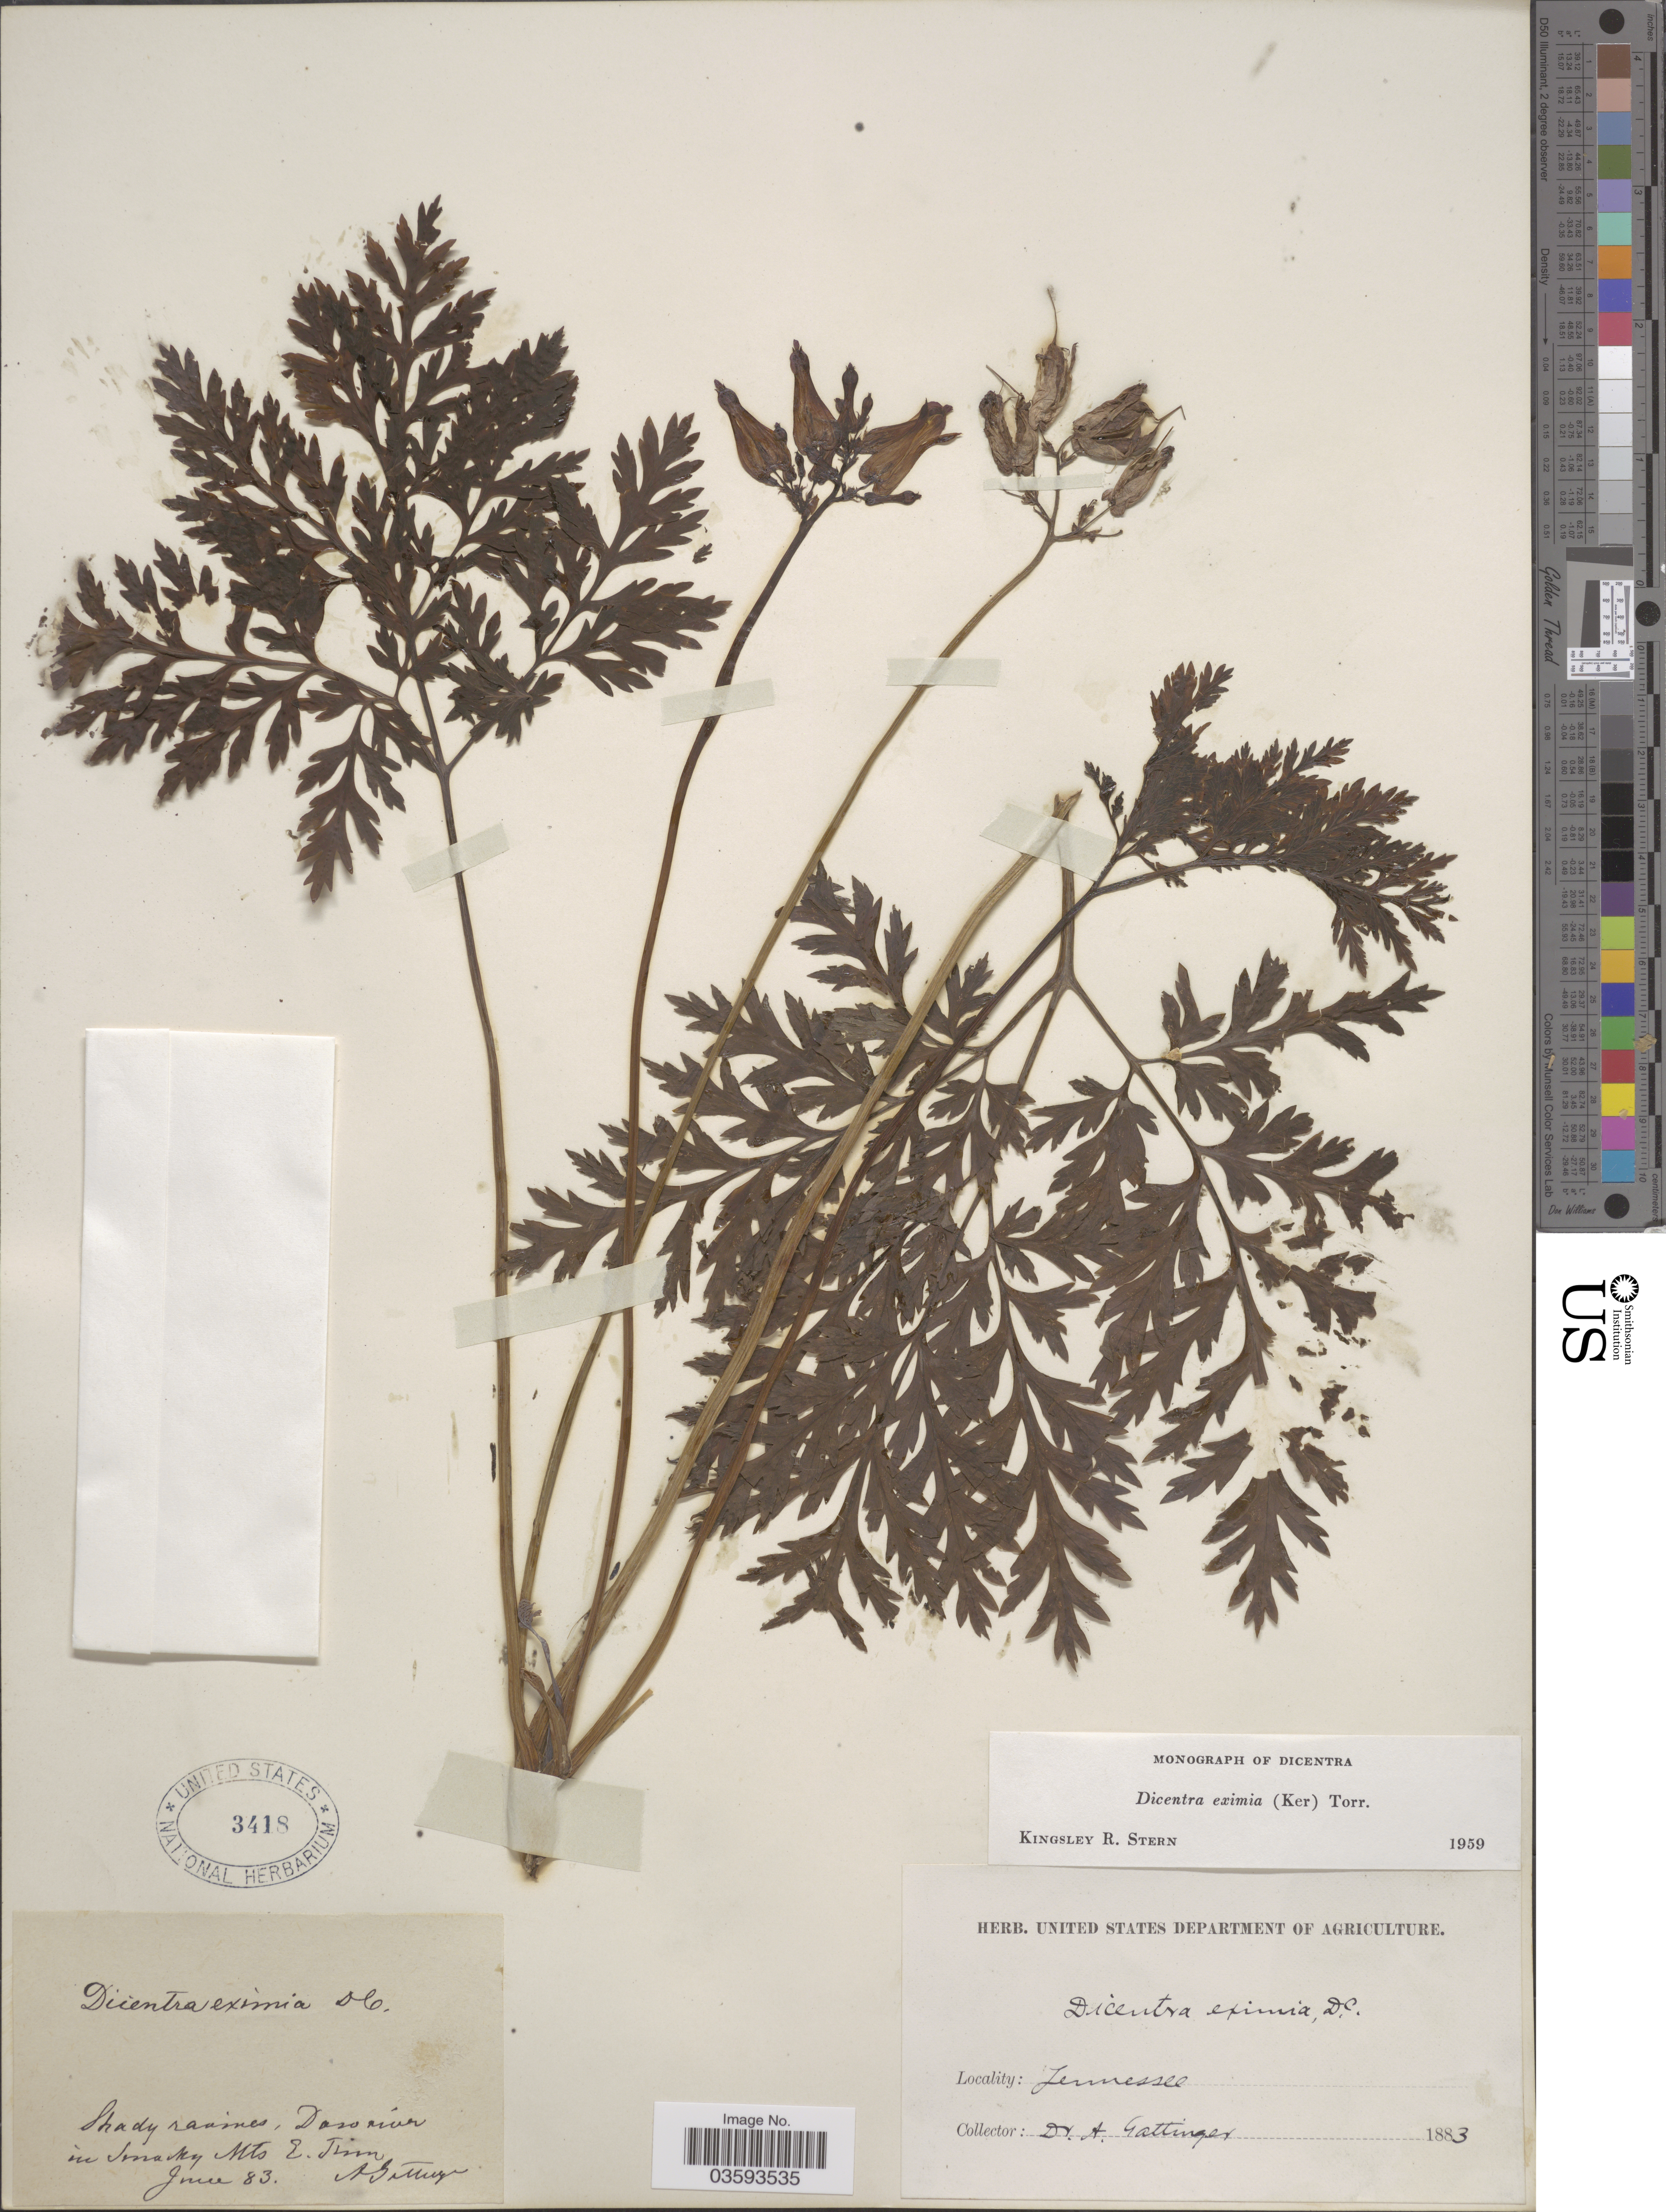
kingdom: Plantae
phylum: Tracheophyta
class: Magnoliopsida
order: Ranunculales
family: Papaveraceae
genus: Dicentra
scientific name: Dicentra eximia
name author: (Ker Gawl.) Torr.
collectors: A. Gattinger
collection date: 1883-06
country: United States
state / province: Tennessee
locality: Shady ravines, Dow river in Smoky Mts. E. Tenn.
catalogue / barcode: US 3418